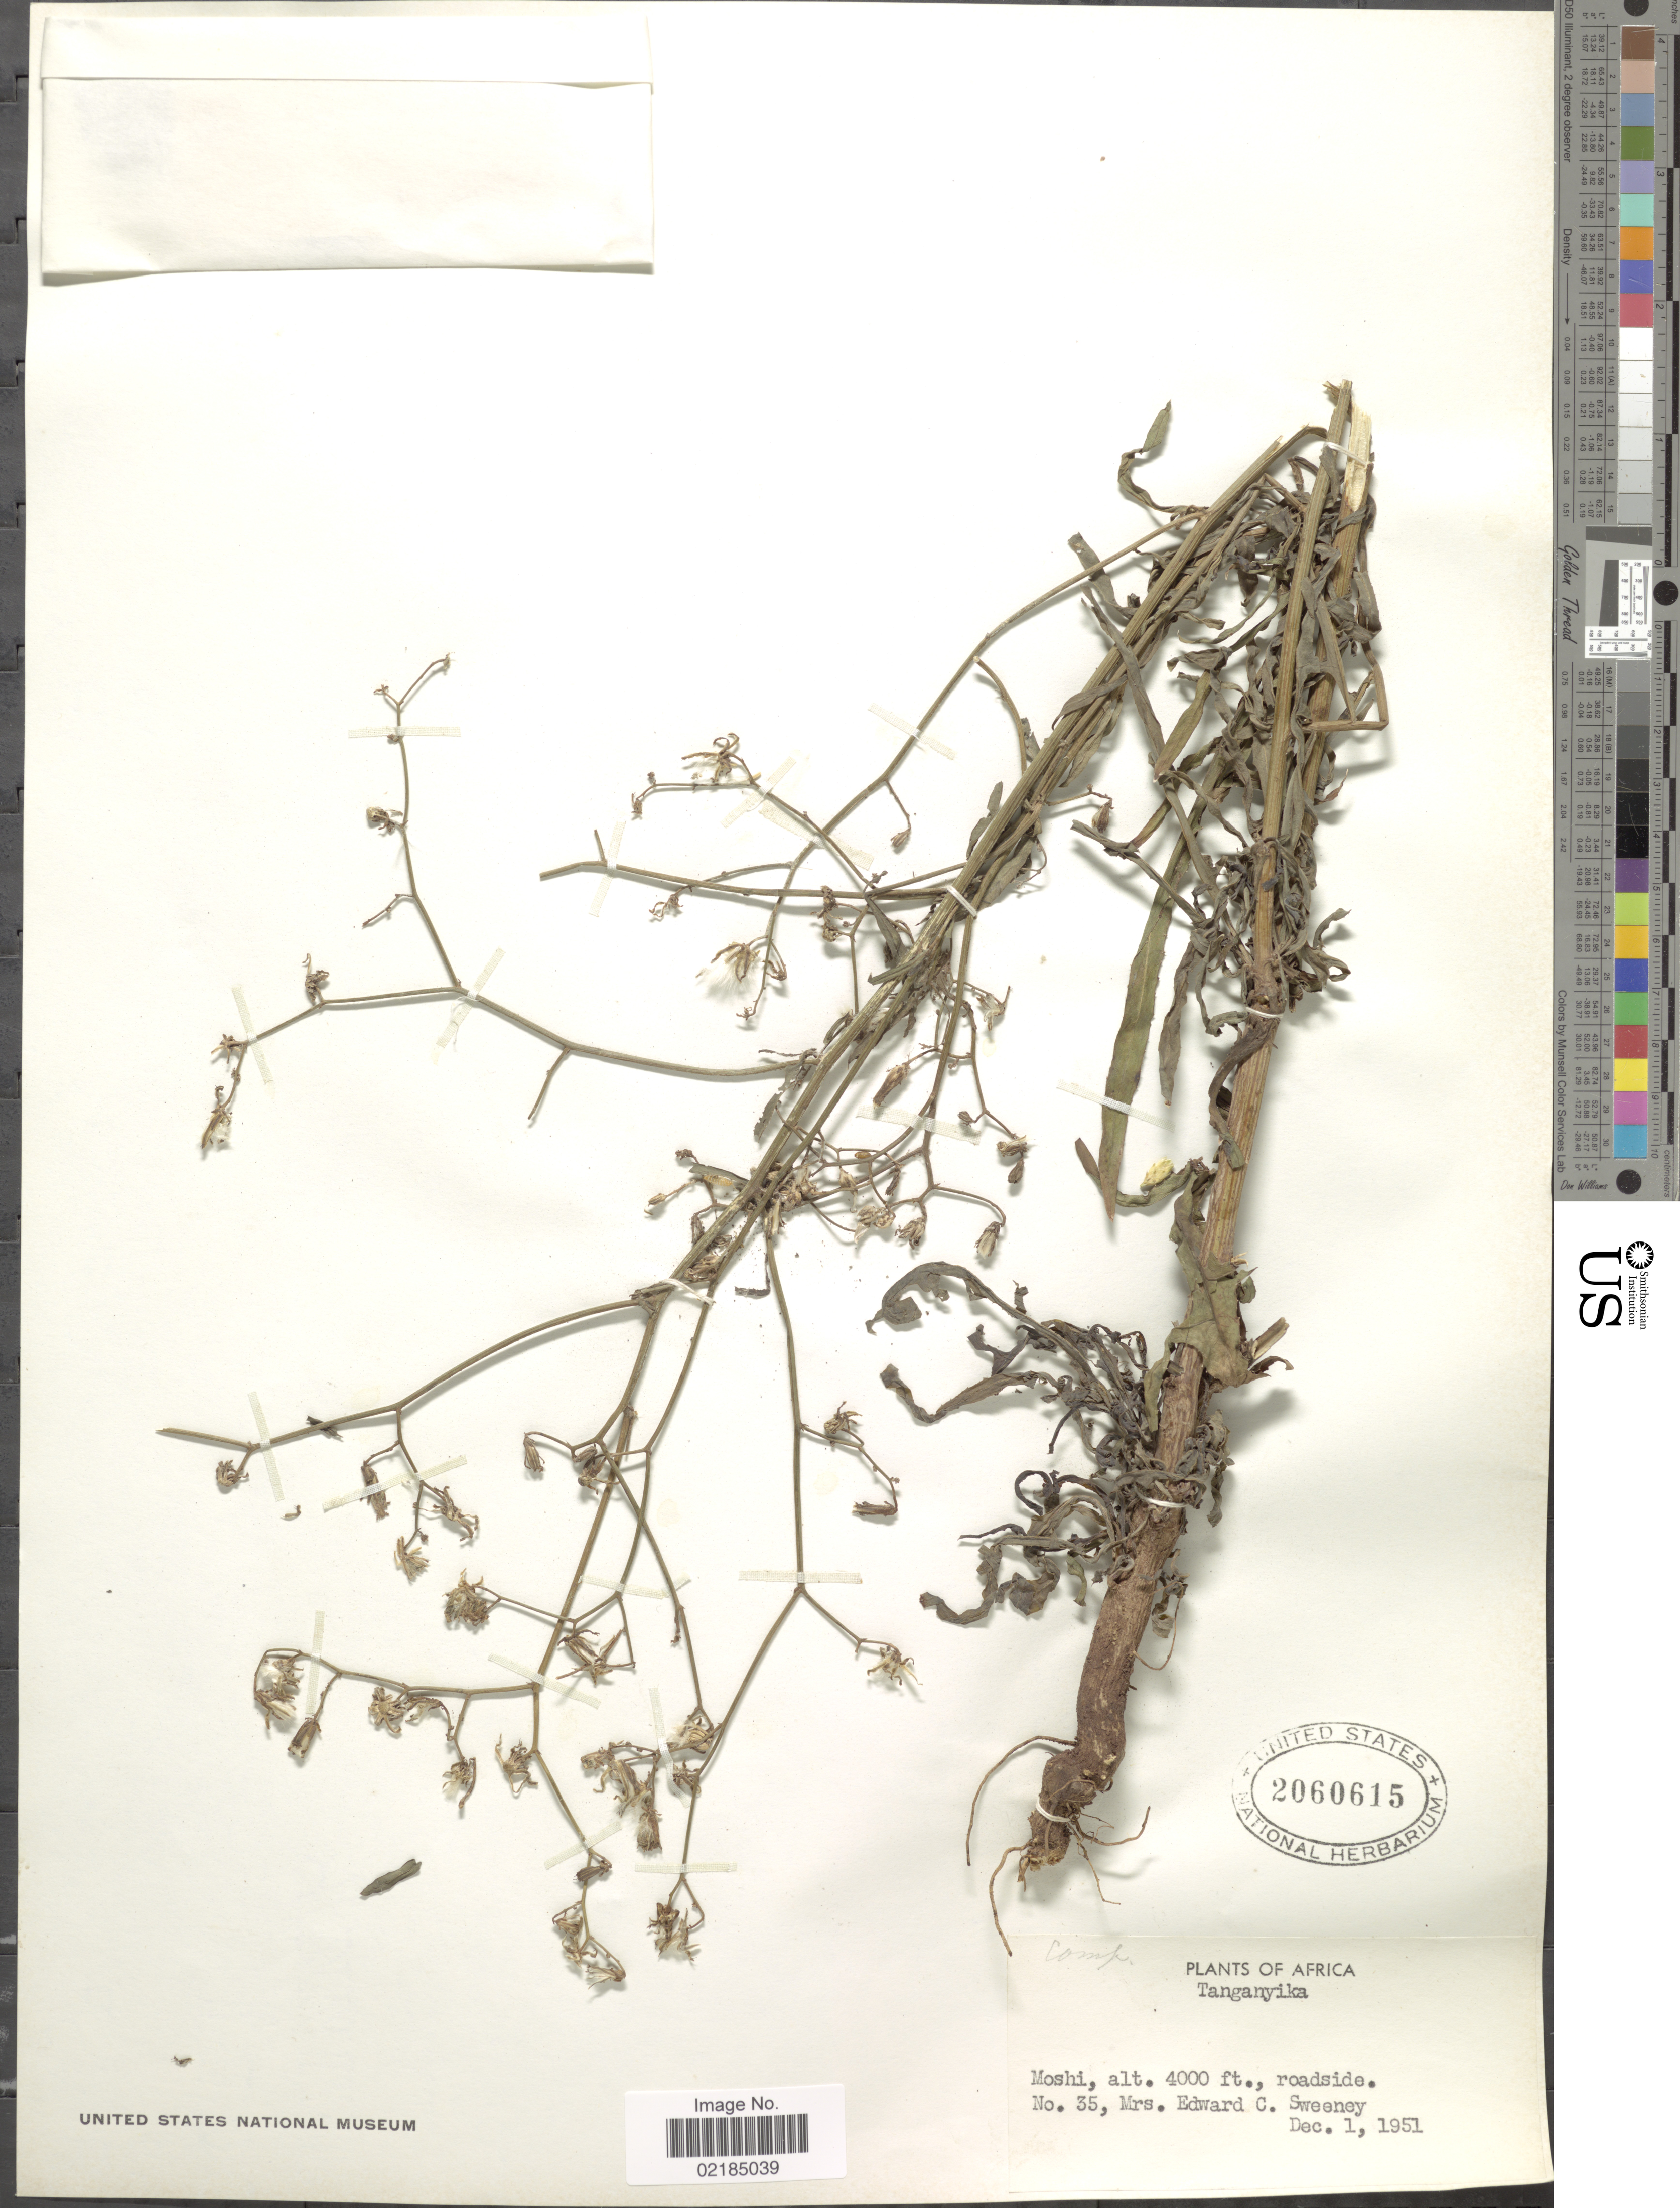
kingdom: Plantae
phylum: Tracheophyta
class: Magnoliopsida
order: Asterales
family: Asteraceae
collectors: E. Sweeney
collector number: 35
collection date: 1951-12-01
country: Tanzania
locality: Tanganyika. Moshi, roadside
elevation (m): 1219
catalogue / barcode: US 2060615